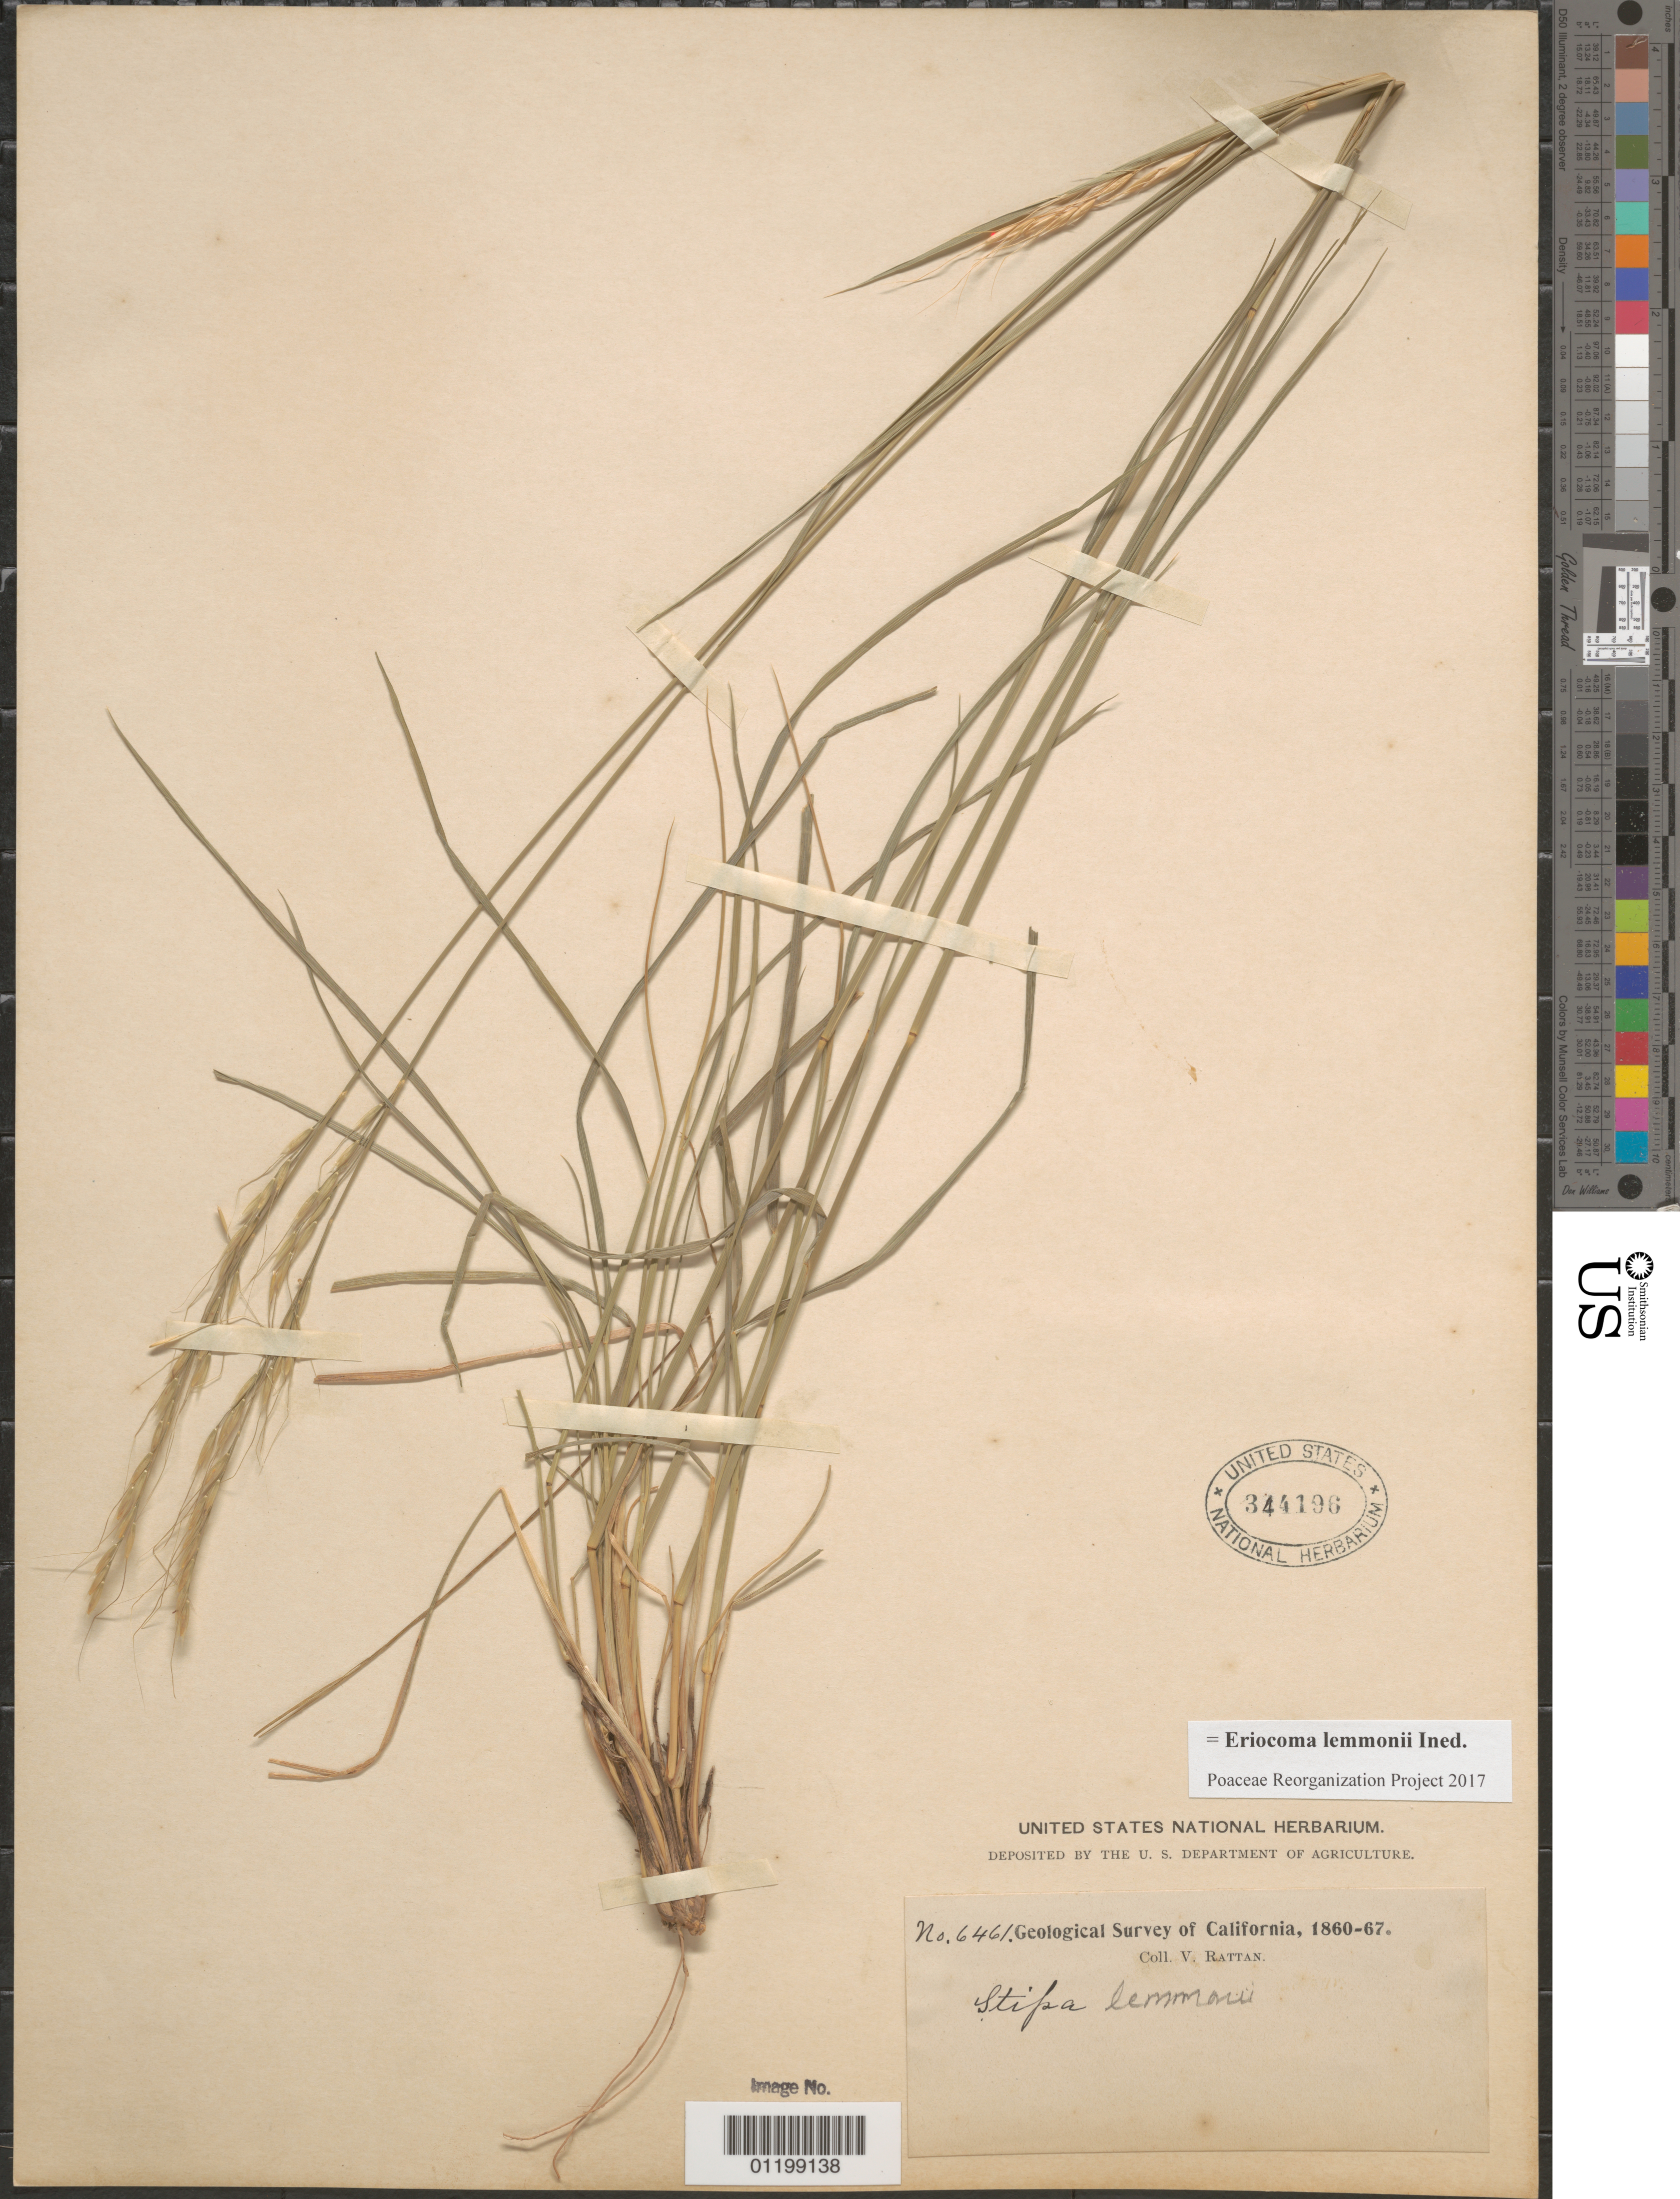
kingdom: Plantae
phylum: Tracheophyta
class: Liliopsida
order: Poales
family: Poaceae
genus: Stipa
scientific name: Stipa lemmonii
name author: (Vasey) Scribn.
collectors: V. Rattan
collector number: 6461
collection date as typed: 1860 to -- --- 1867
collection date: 1860/1867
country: United States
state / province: California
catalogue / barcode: US 344196